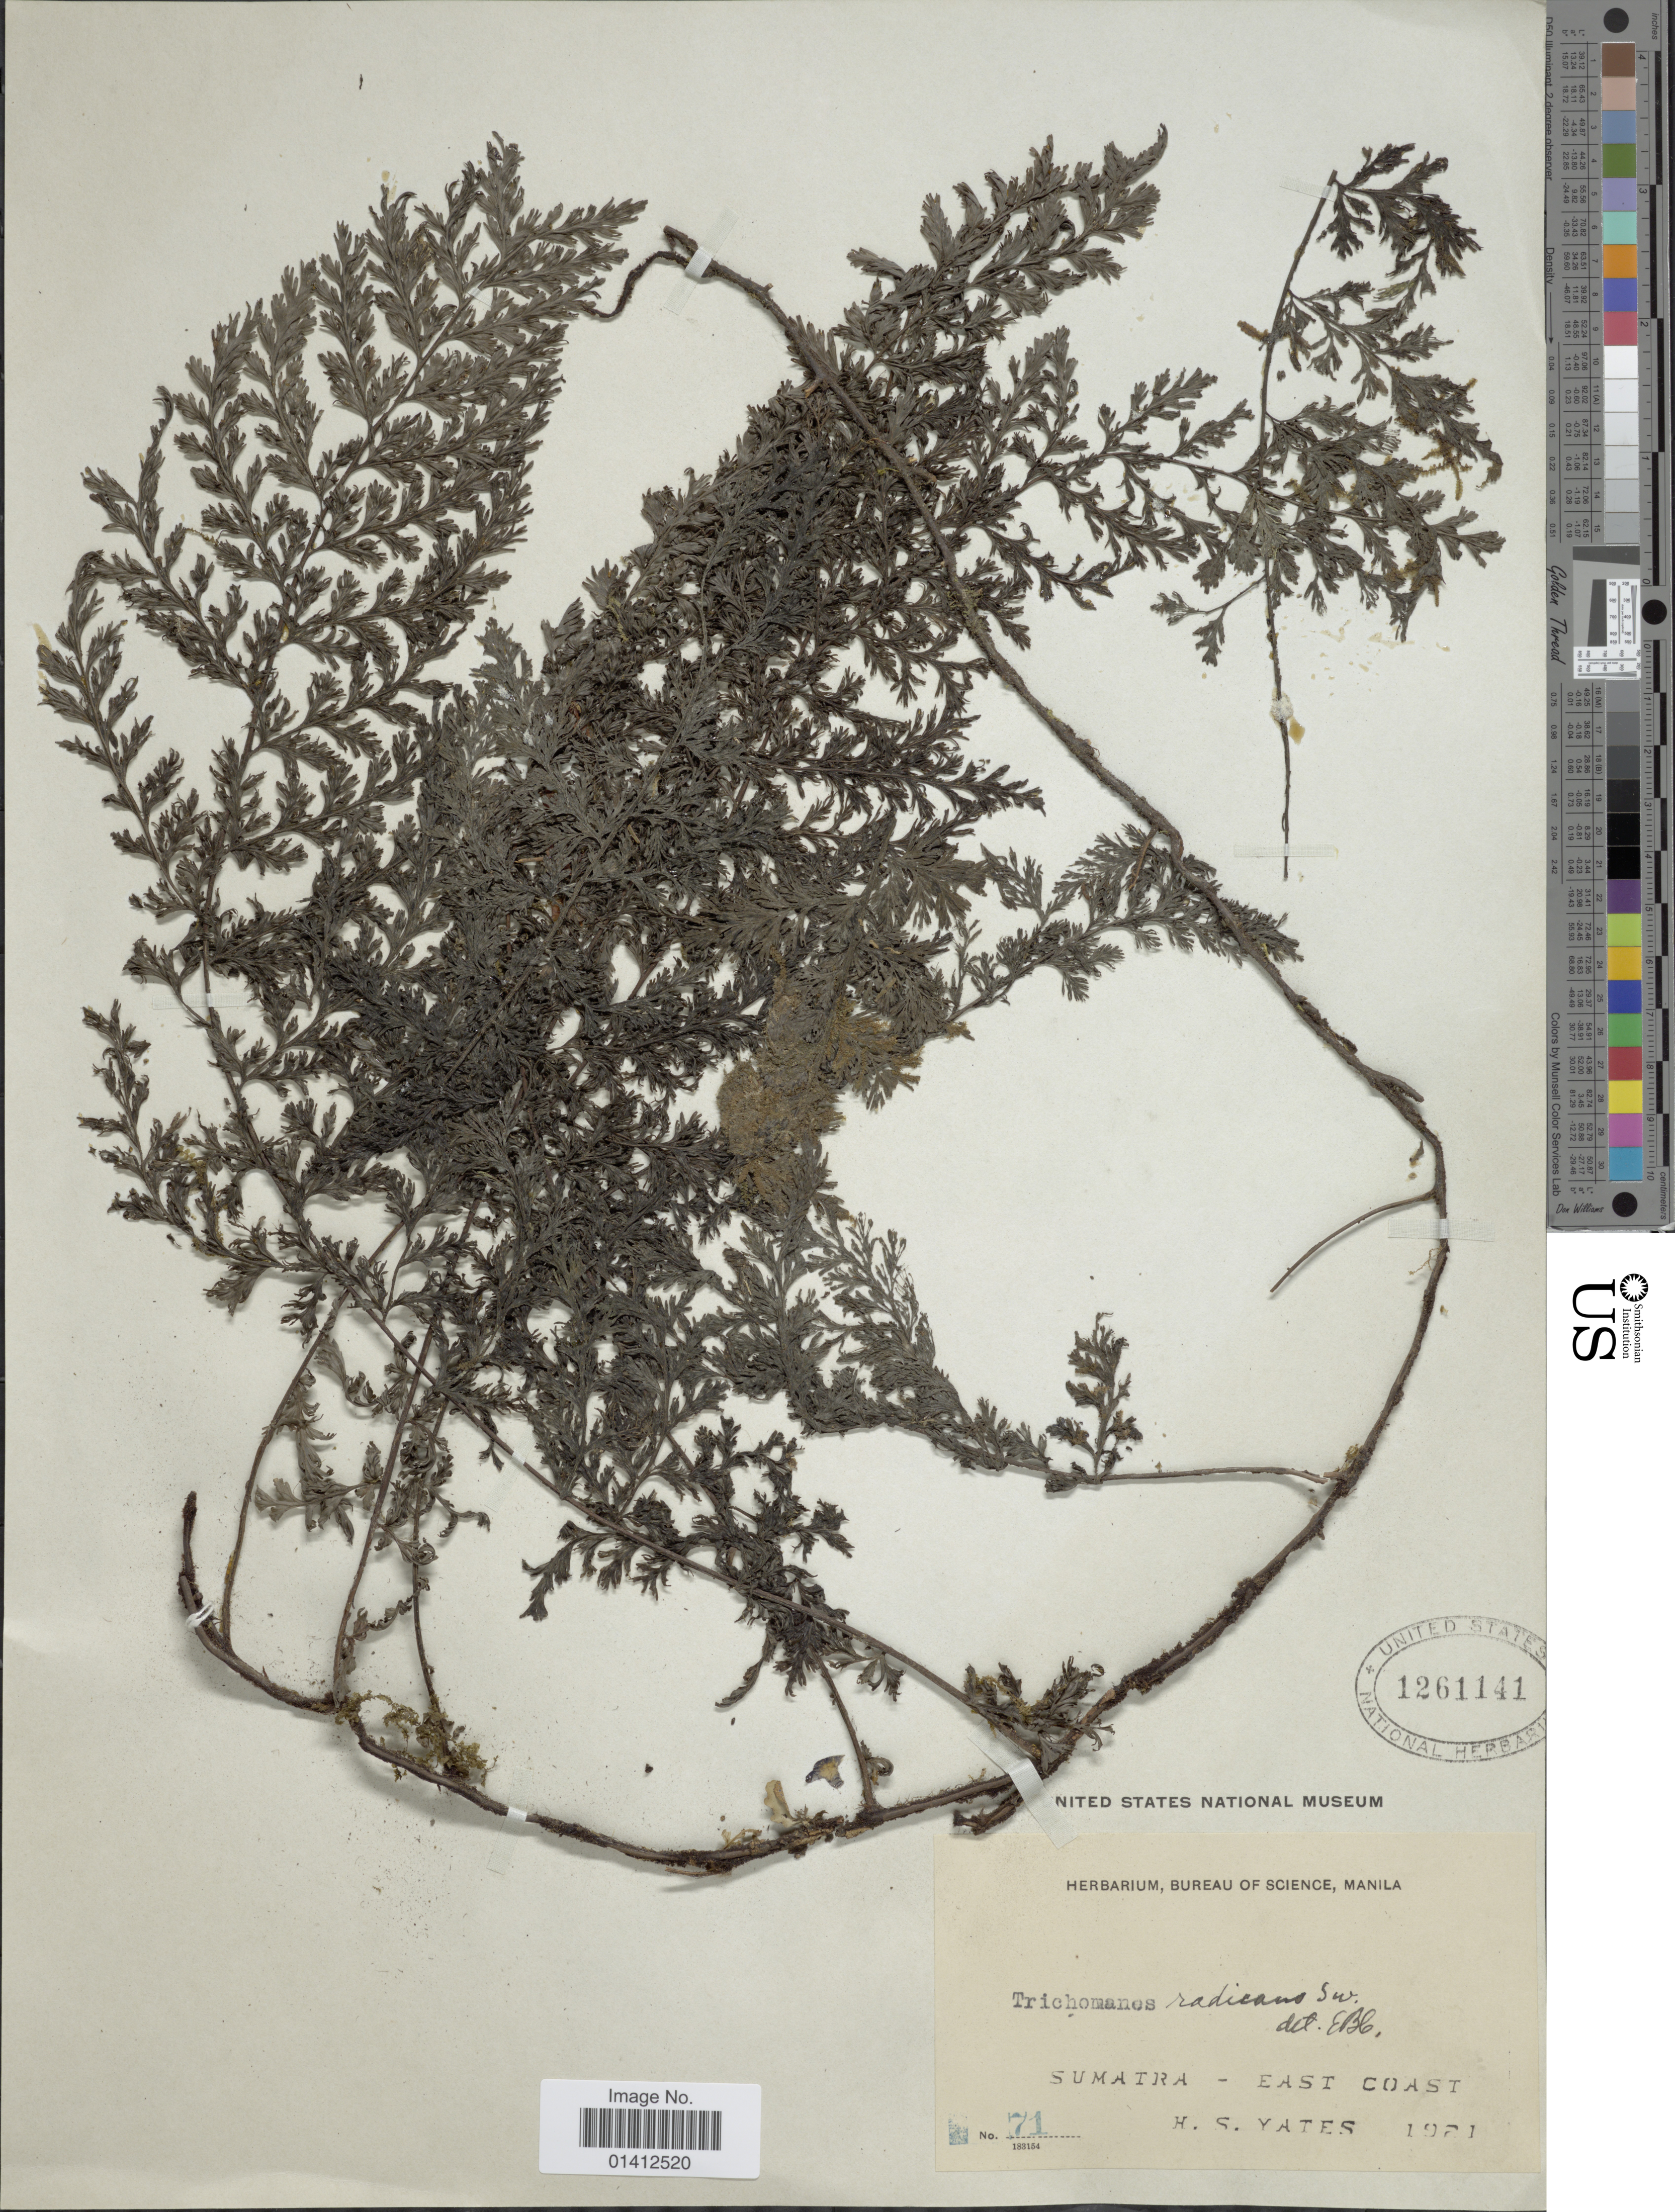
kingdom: Plantae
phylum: Tracheophyta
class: Polypodiopsida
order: Hymenophyllales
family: Hymenophyllaceae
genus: Vandenboschia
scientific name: Vandenboschia radicans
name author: (Sw.) Copel.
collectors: H. S. Yates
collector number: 71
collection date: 1921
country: Indonesia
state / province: Sumatra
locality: East Coast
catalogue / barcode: US 1261141